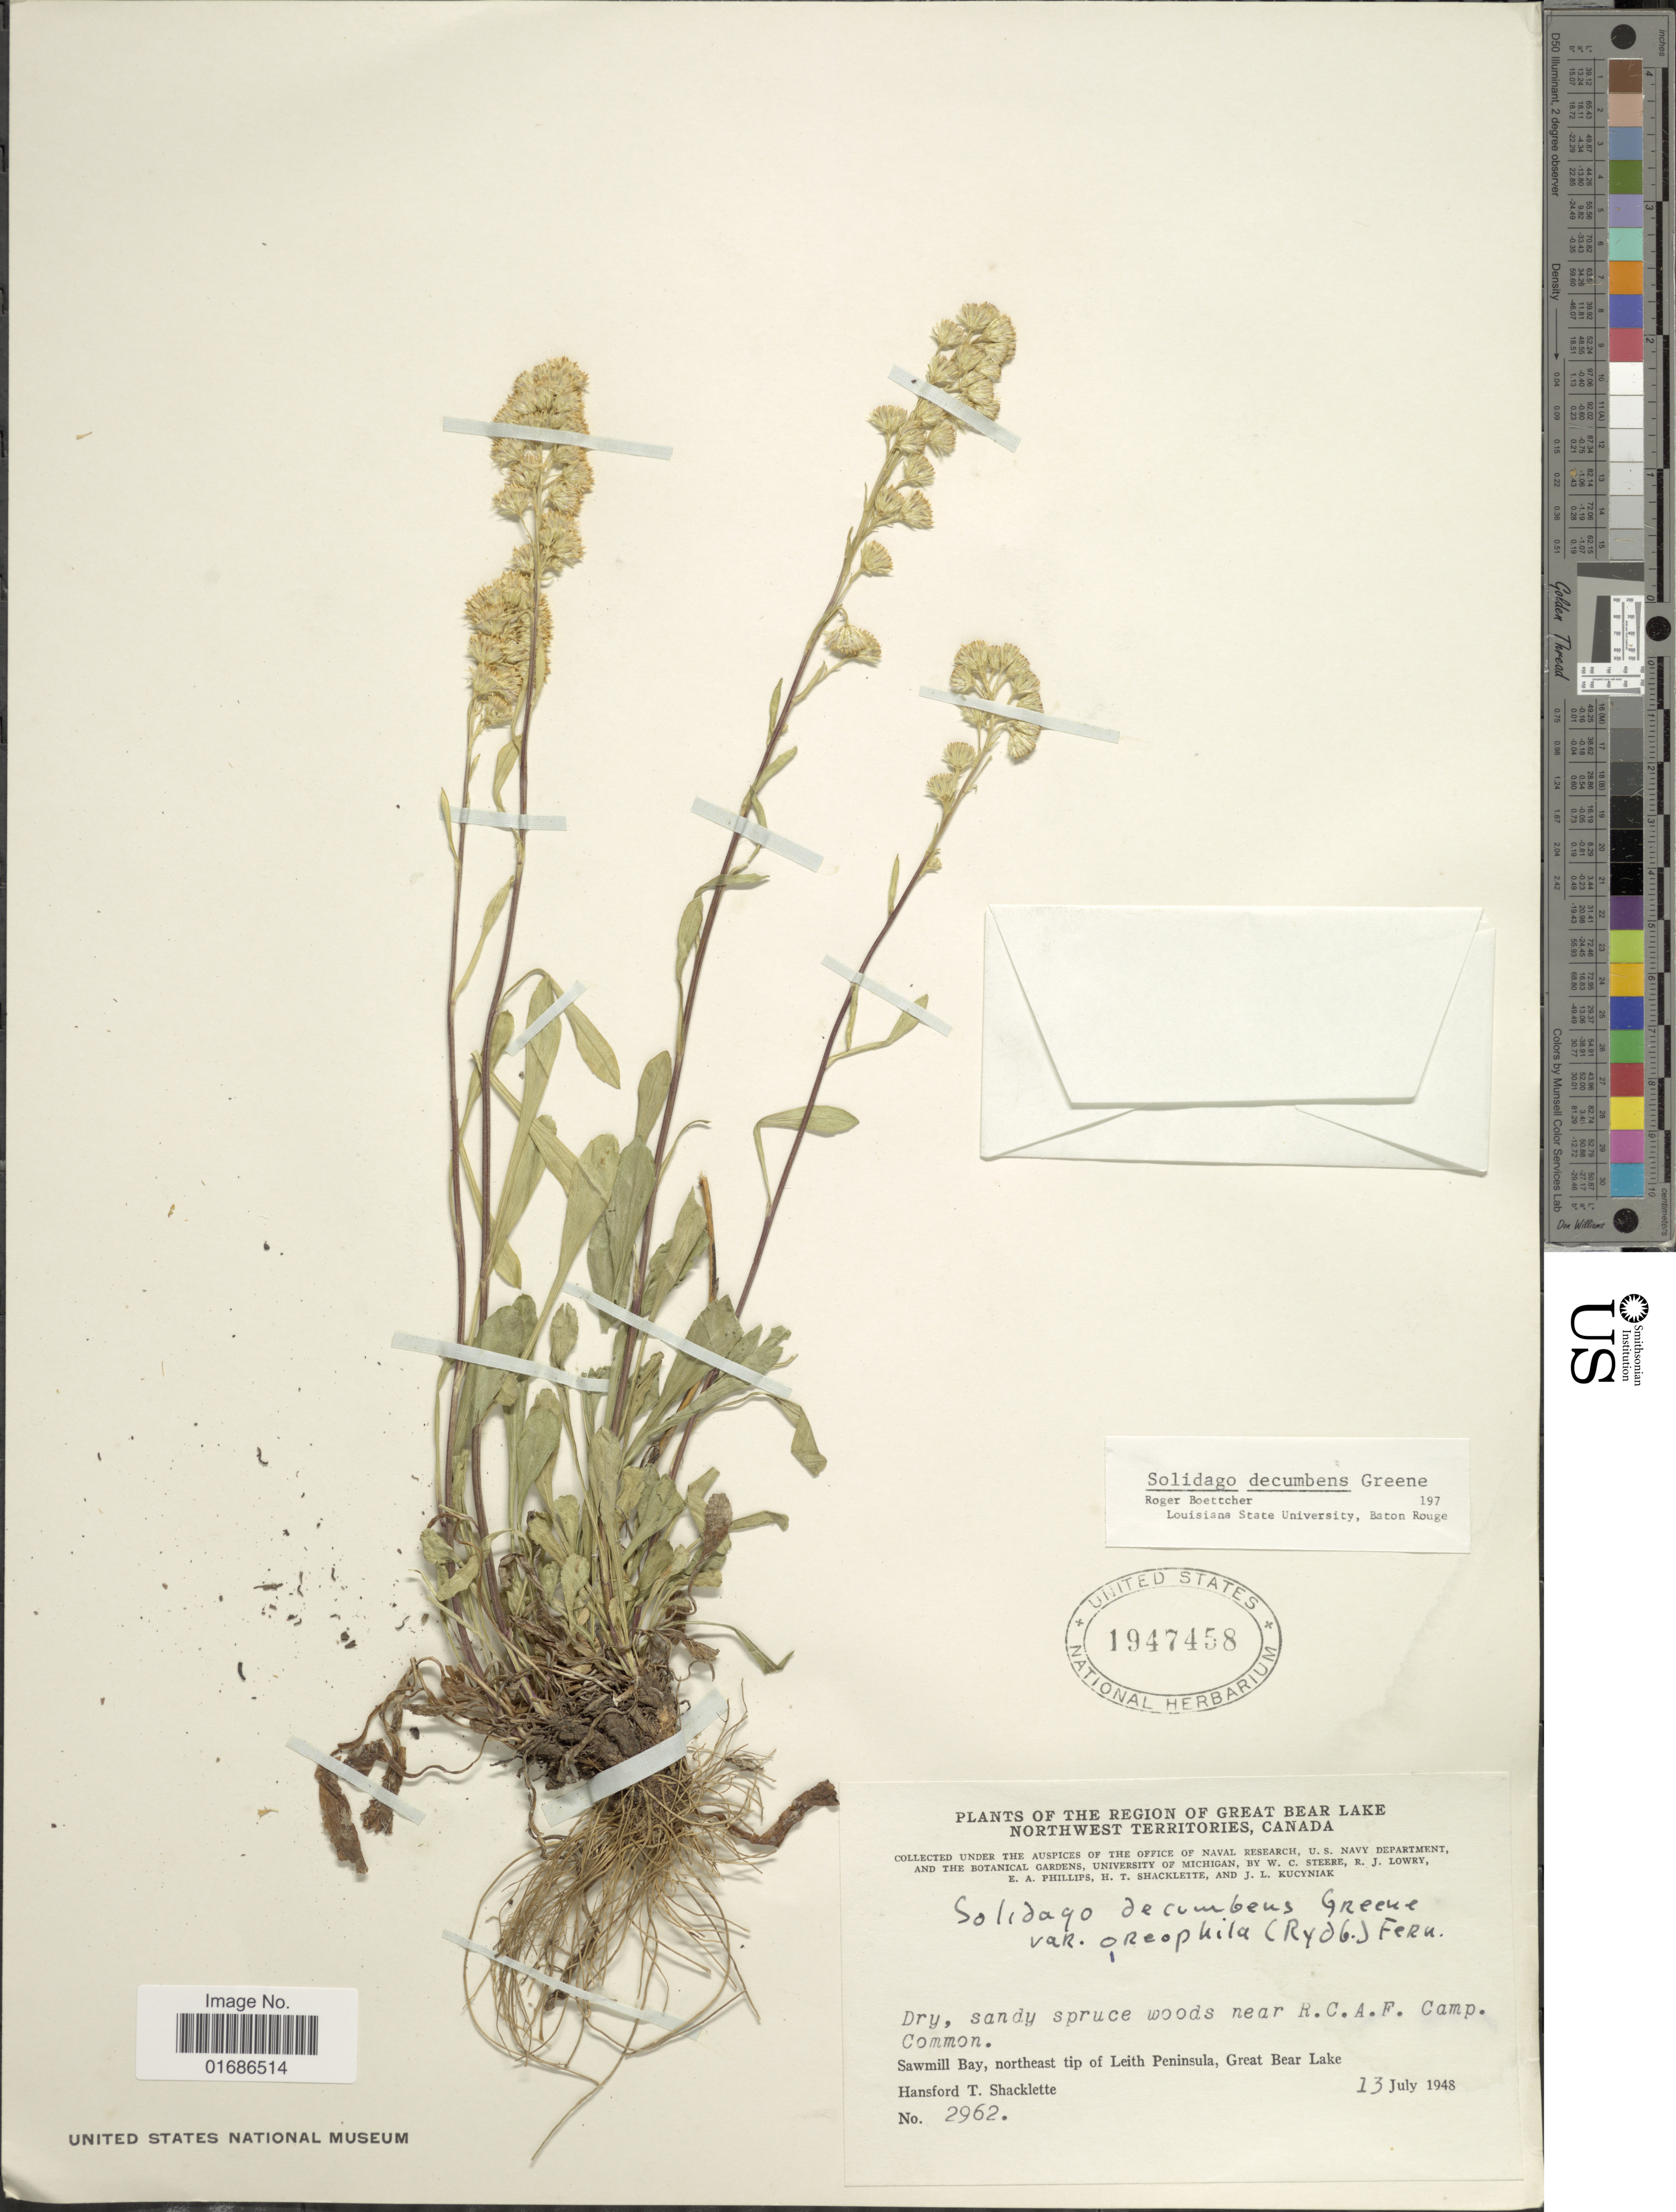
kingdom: Plantae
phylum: Tracheophyta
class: Magnoliopsida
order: Asterales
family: Asteraceae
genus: Solidago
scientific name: Solidago decumbens var. oreophila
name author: (Rydb.) Fernald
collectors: H. Shacklette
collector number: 2962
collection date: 1948-07-13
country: Canada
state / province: Northwest Territories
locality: The Region of Great Bear Lake, Dry, sandy spruce woods near R.C.A.F Camp. Common, Sawmill Bay, northeast tip of Leith Peninsula, Great Bear Lake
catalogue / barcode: US 1947458